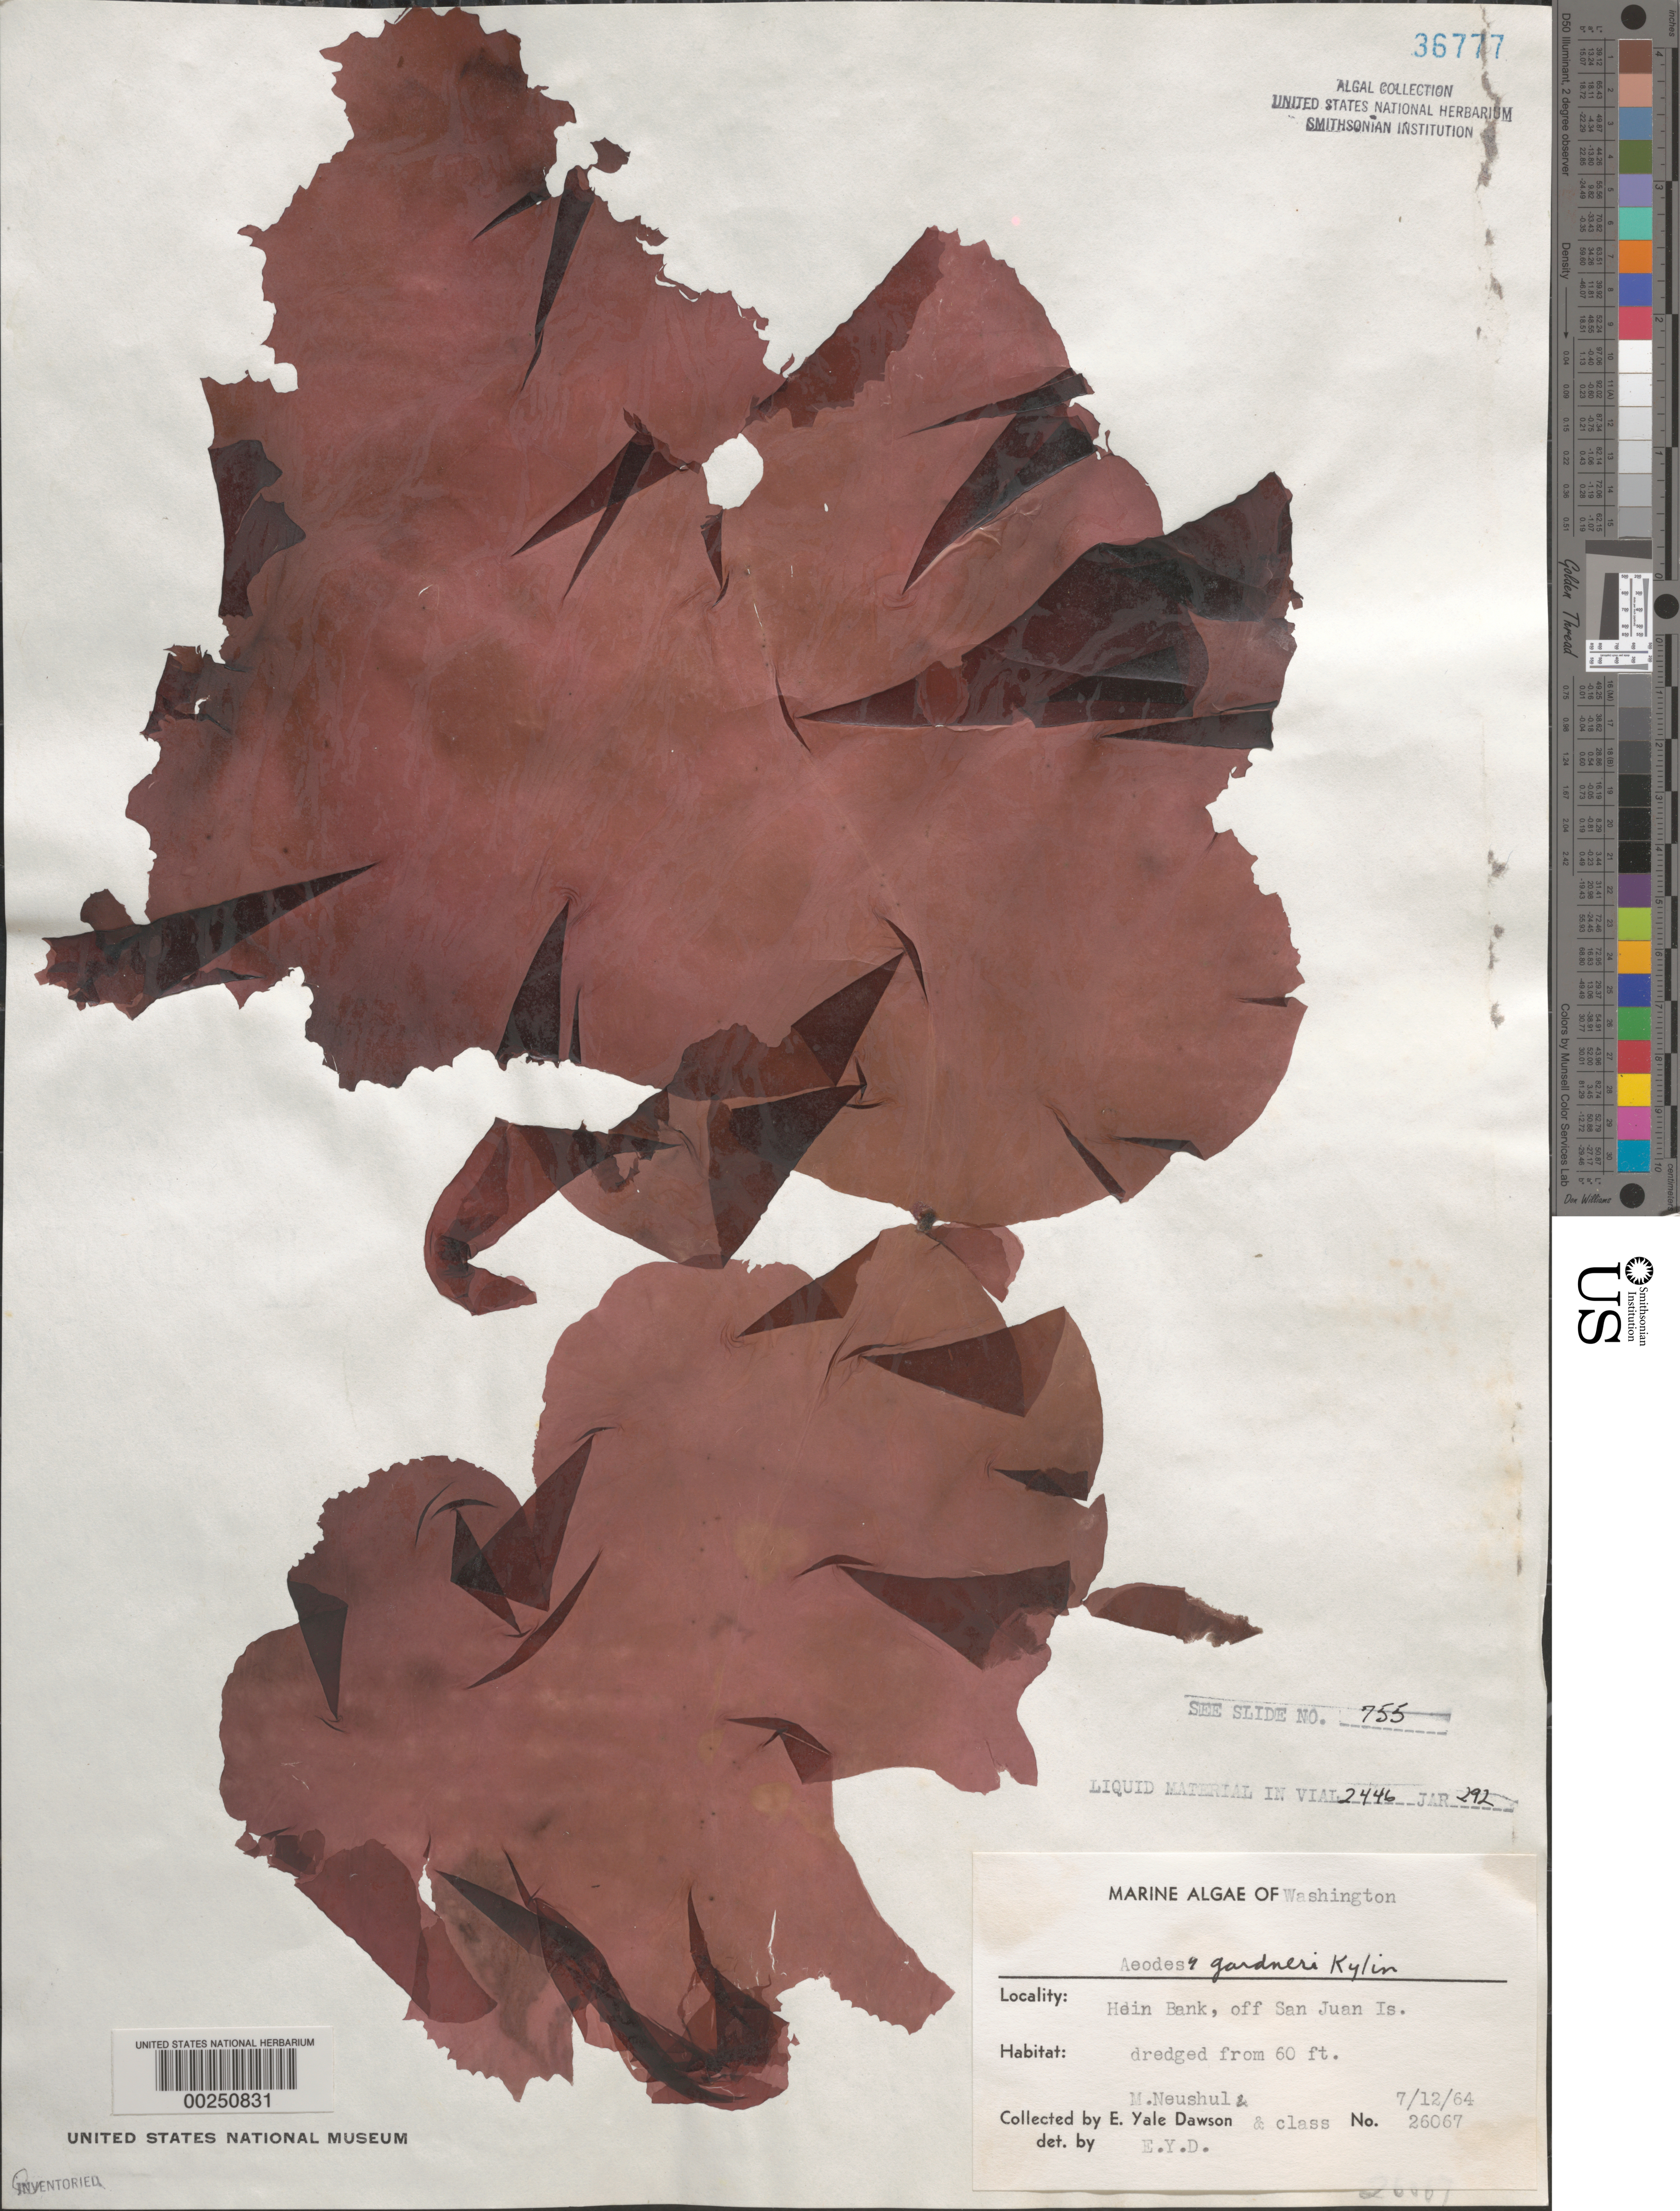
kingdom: Plantae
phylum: Rhodophyta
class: Florideophyceae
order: Halymeniales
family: Halymeniaceae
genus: Halymenia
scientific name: Halymenia gardneri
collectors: E. Y. Dawson, M. Neushul & Students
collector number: EYD 26067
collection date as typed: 12 Jul 1963 or 12 Jul 1964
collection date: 1963-07-12 or 1964-07-12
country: United States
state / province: Washington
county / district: San Juan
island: San Juan Island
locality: Hein Bank, off San Juan Island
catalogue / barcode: US 36777